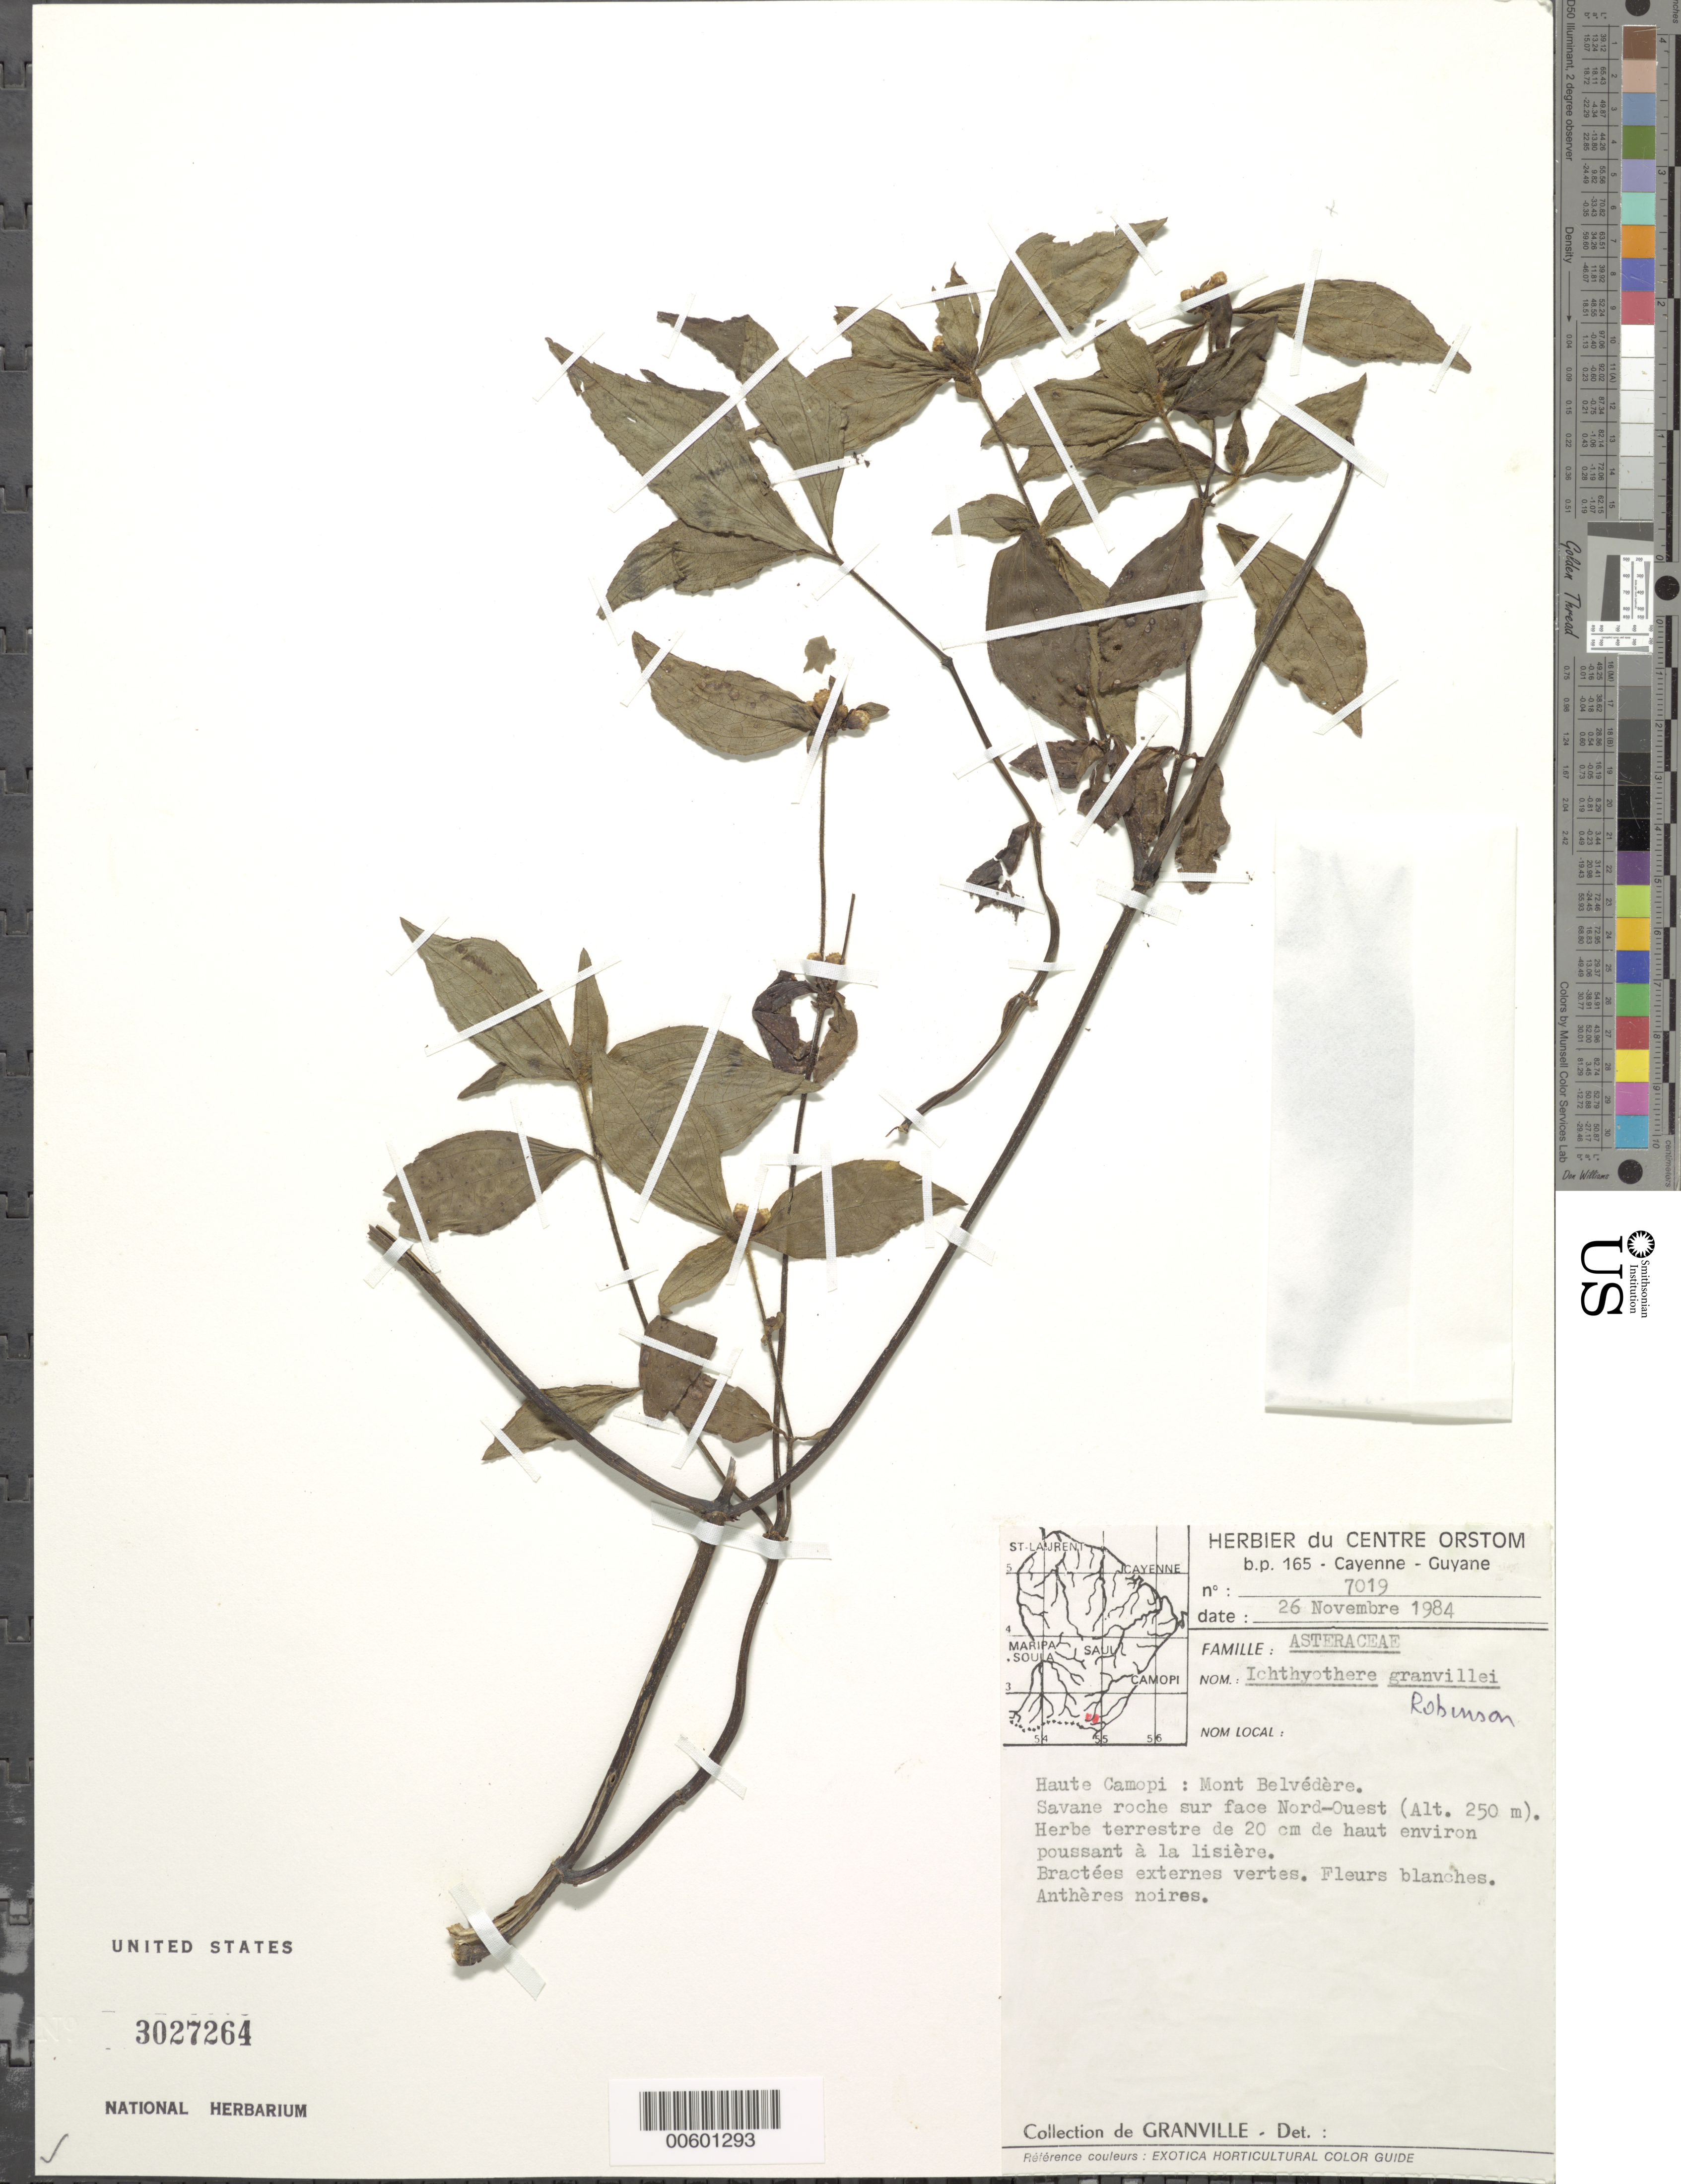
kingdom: Plantae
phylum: Tracheophyta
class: Magnoliopsida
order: Asterales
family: Asteraceae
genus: Ichthyothere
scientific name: Ichthyothere granvillei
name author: H. Rob.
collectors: J.-J. de Granville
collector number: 7019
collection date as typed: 26-Nov-84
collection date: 1984-11-26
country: French Guiana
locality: Mont Belvédère, haute Camopi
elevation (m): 250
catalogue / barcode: US 3027264